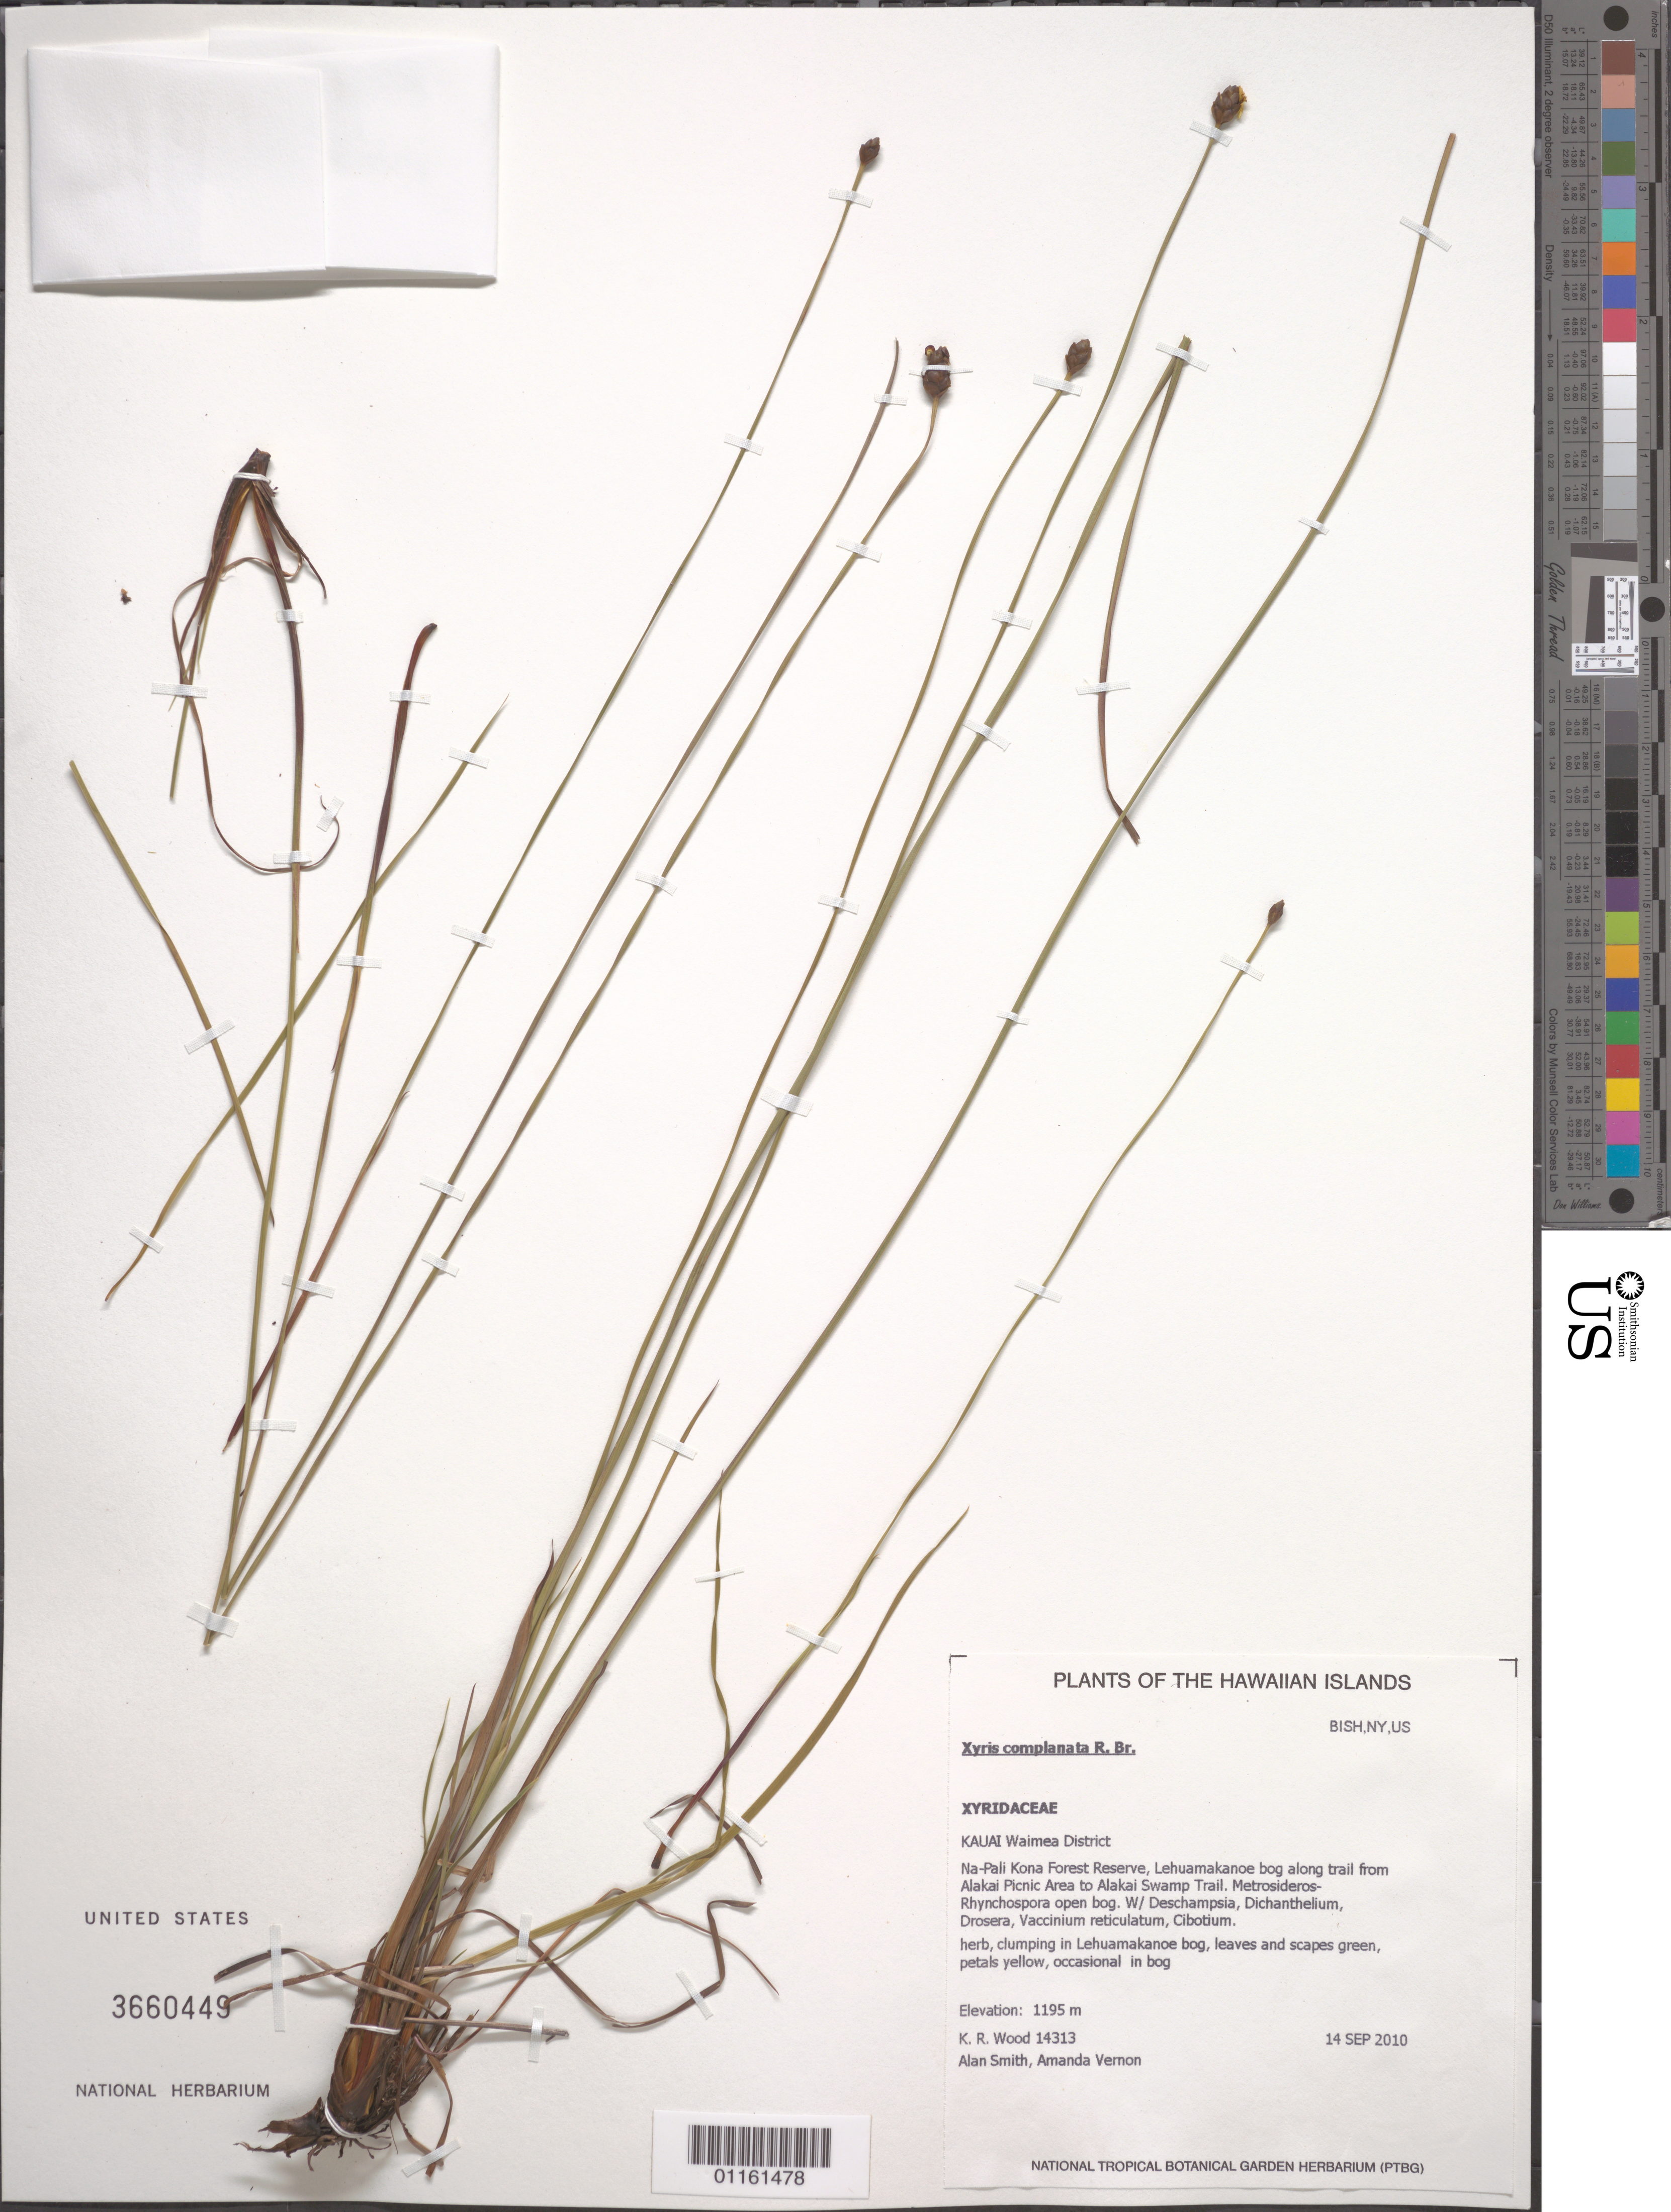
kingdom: Plantae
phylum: Tracheophyta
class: Liliopsida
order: Poales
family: Xyridaceae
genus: Xyris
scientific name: Xyris complanata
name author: R. Br.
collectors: K. R. Wood, A. Smith & A. Vernon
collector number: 14313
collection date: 2010-09-14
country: United States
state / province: Hawaii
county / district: Kauai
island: Kaua'i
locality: Kauai, Waimea District, Na- Pali Kona Forest Reserve, Lehuamakanoe bog along trail from Alakai Picnic Area to Alakai Swamp Trail.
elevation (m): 1195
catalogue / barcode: US 3660449